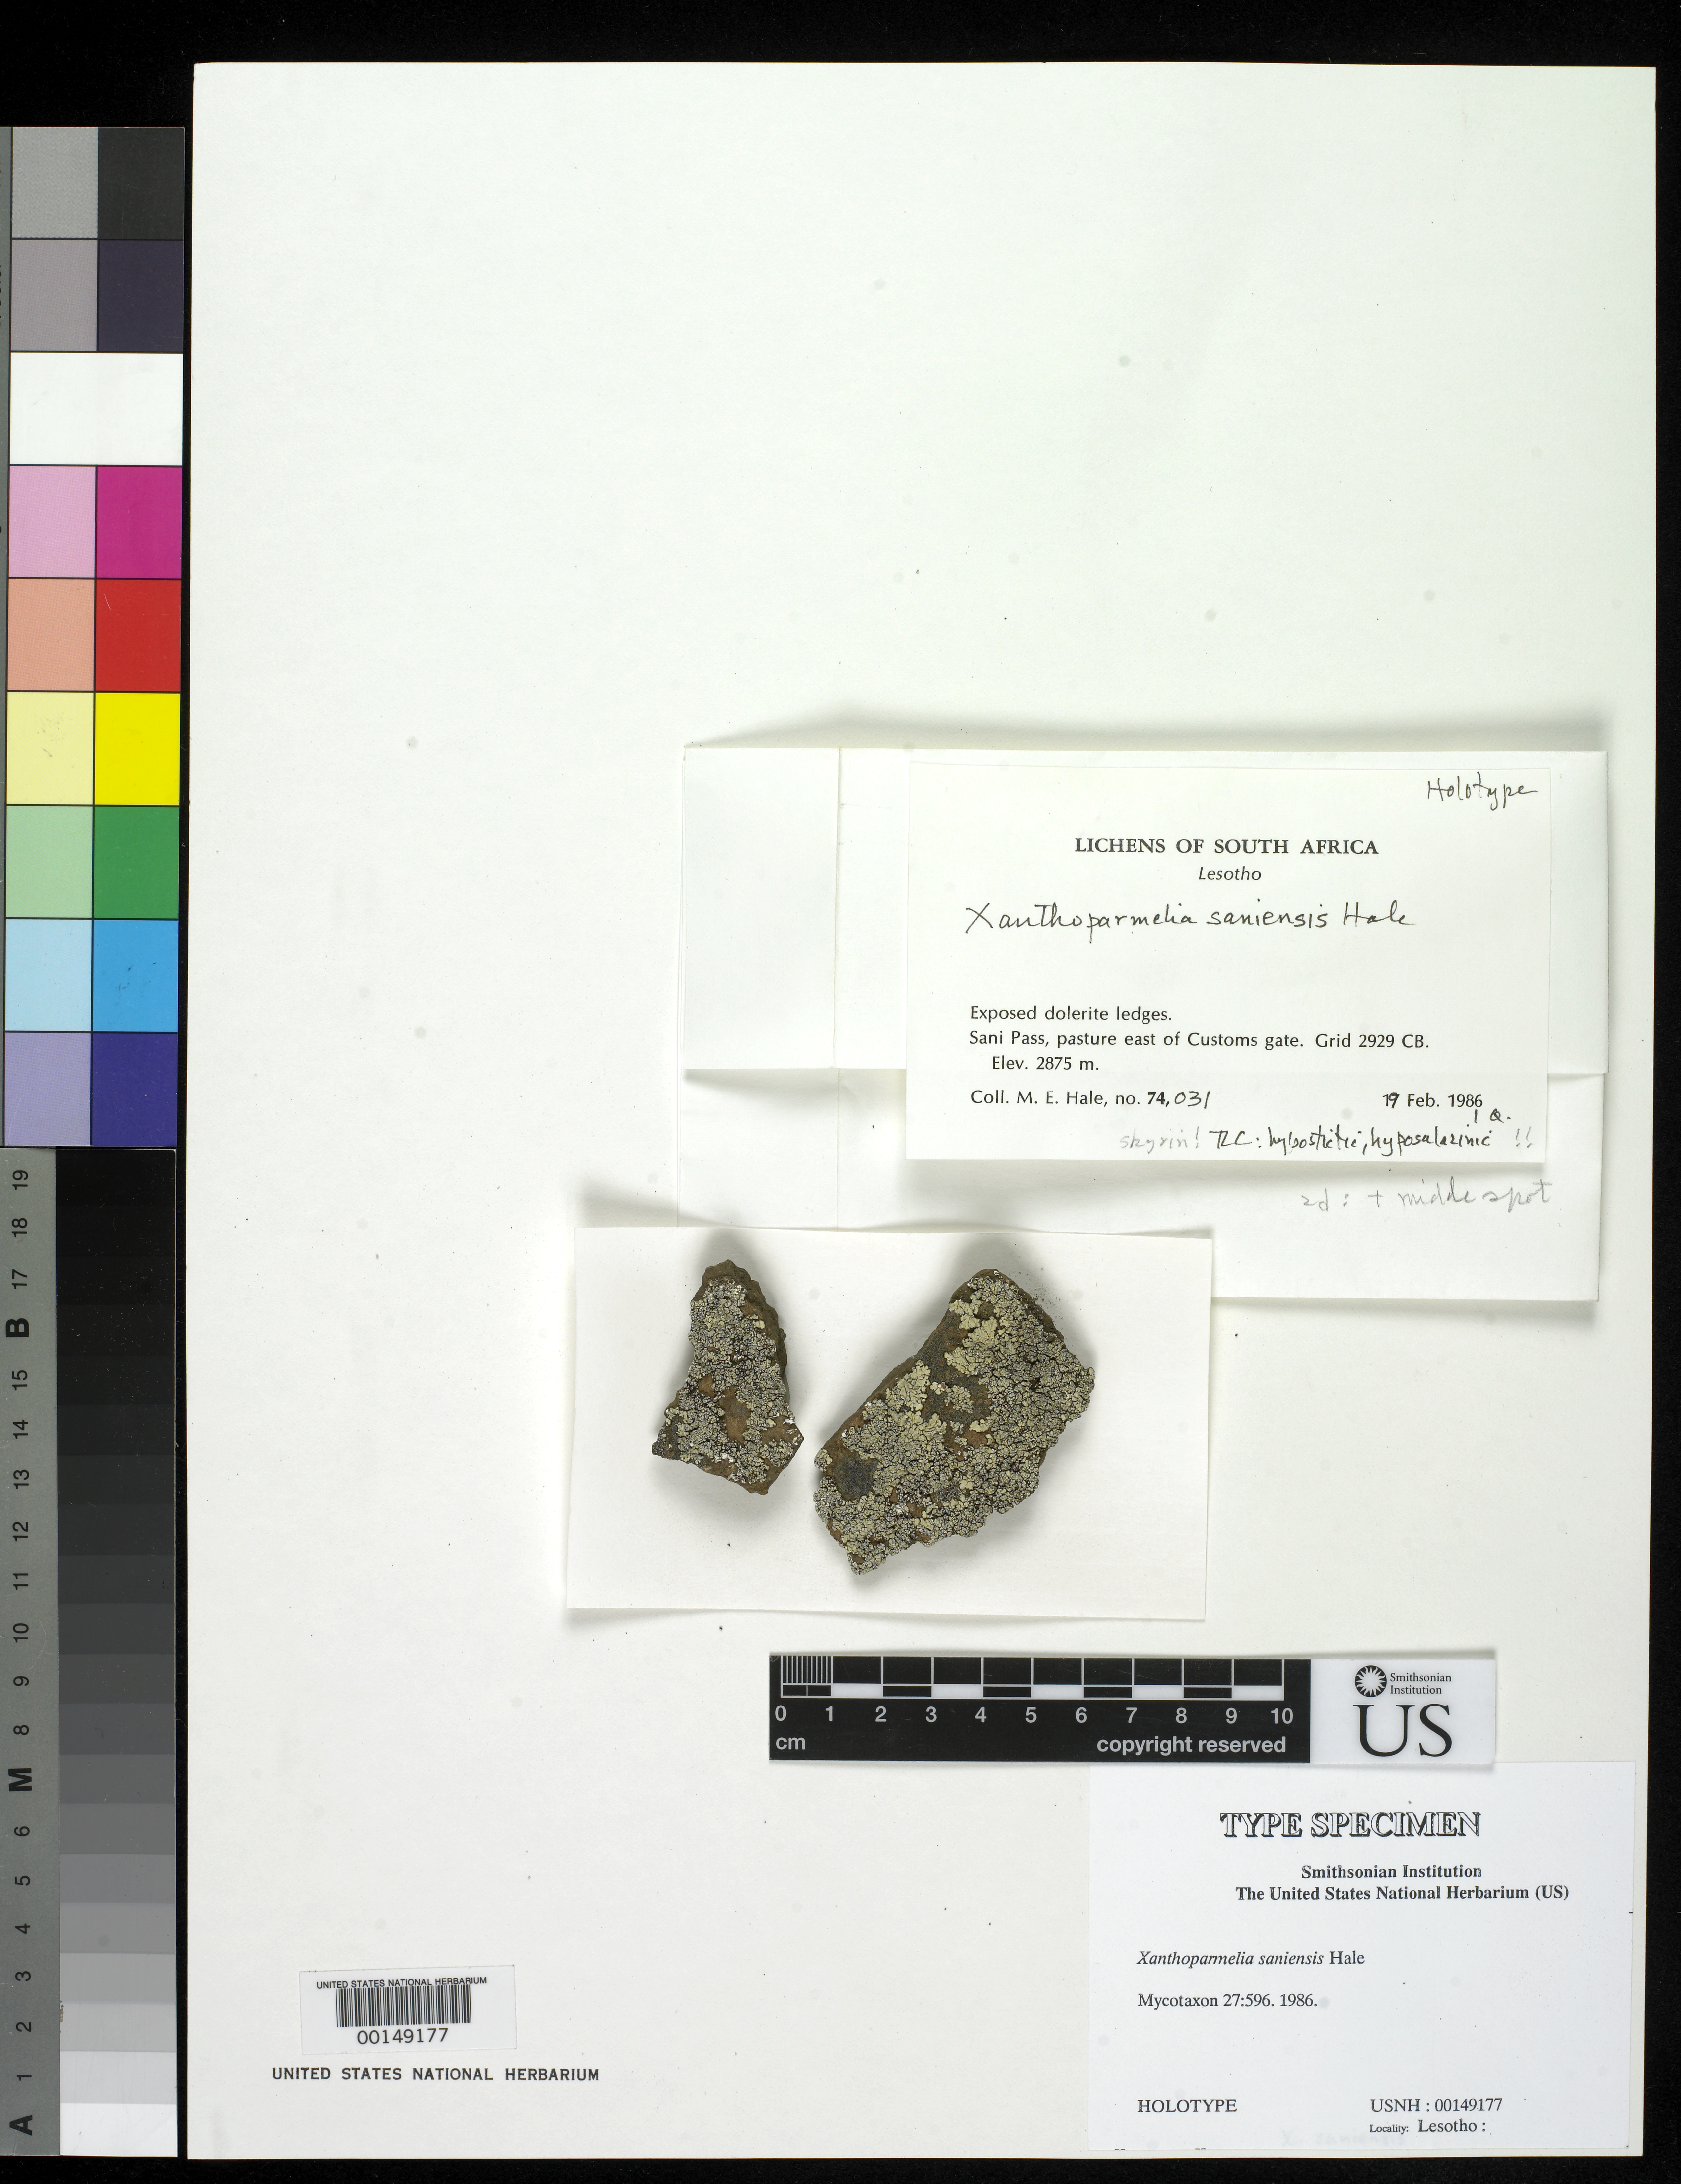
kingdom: Fungi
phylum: Ascomycota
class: Lecanoromycetes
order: Lecanorales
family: Parmeliaceae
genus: Xanthoparmelia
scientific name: Xanthoparmelia saniensis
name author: Hale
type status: Holotype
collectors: M. Hale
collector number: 74031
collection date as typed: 19 Feb 1986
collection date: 1986-02-19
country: Lesotho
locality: Grid 2929 CB, Sani Pass, pasture E of customs gate, exposed dolerite ledges.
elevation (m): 2875